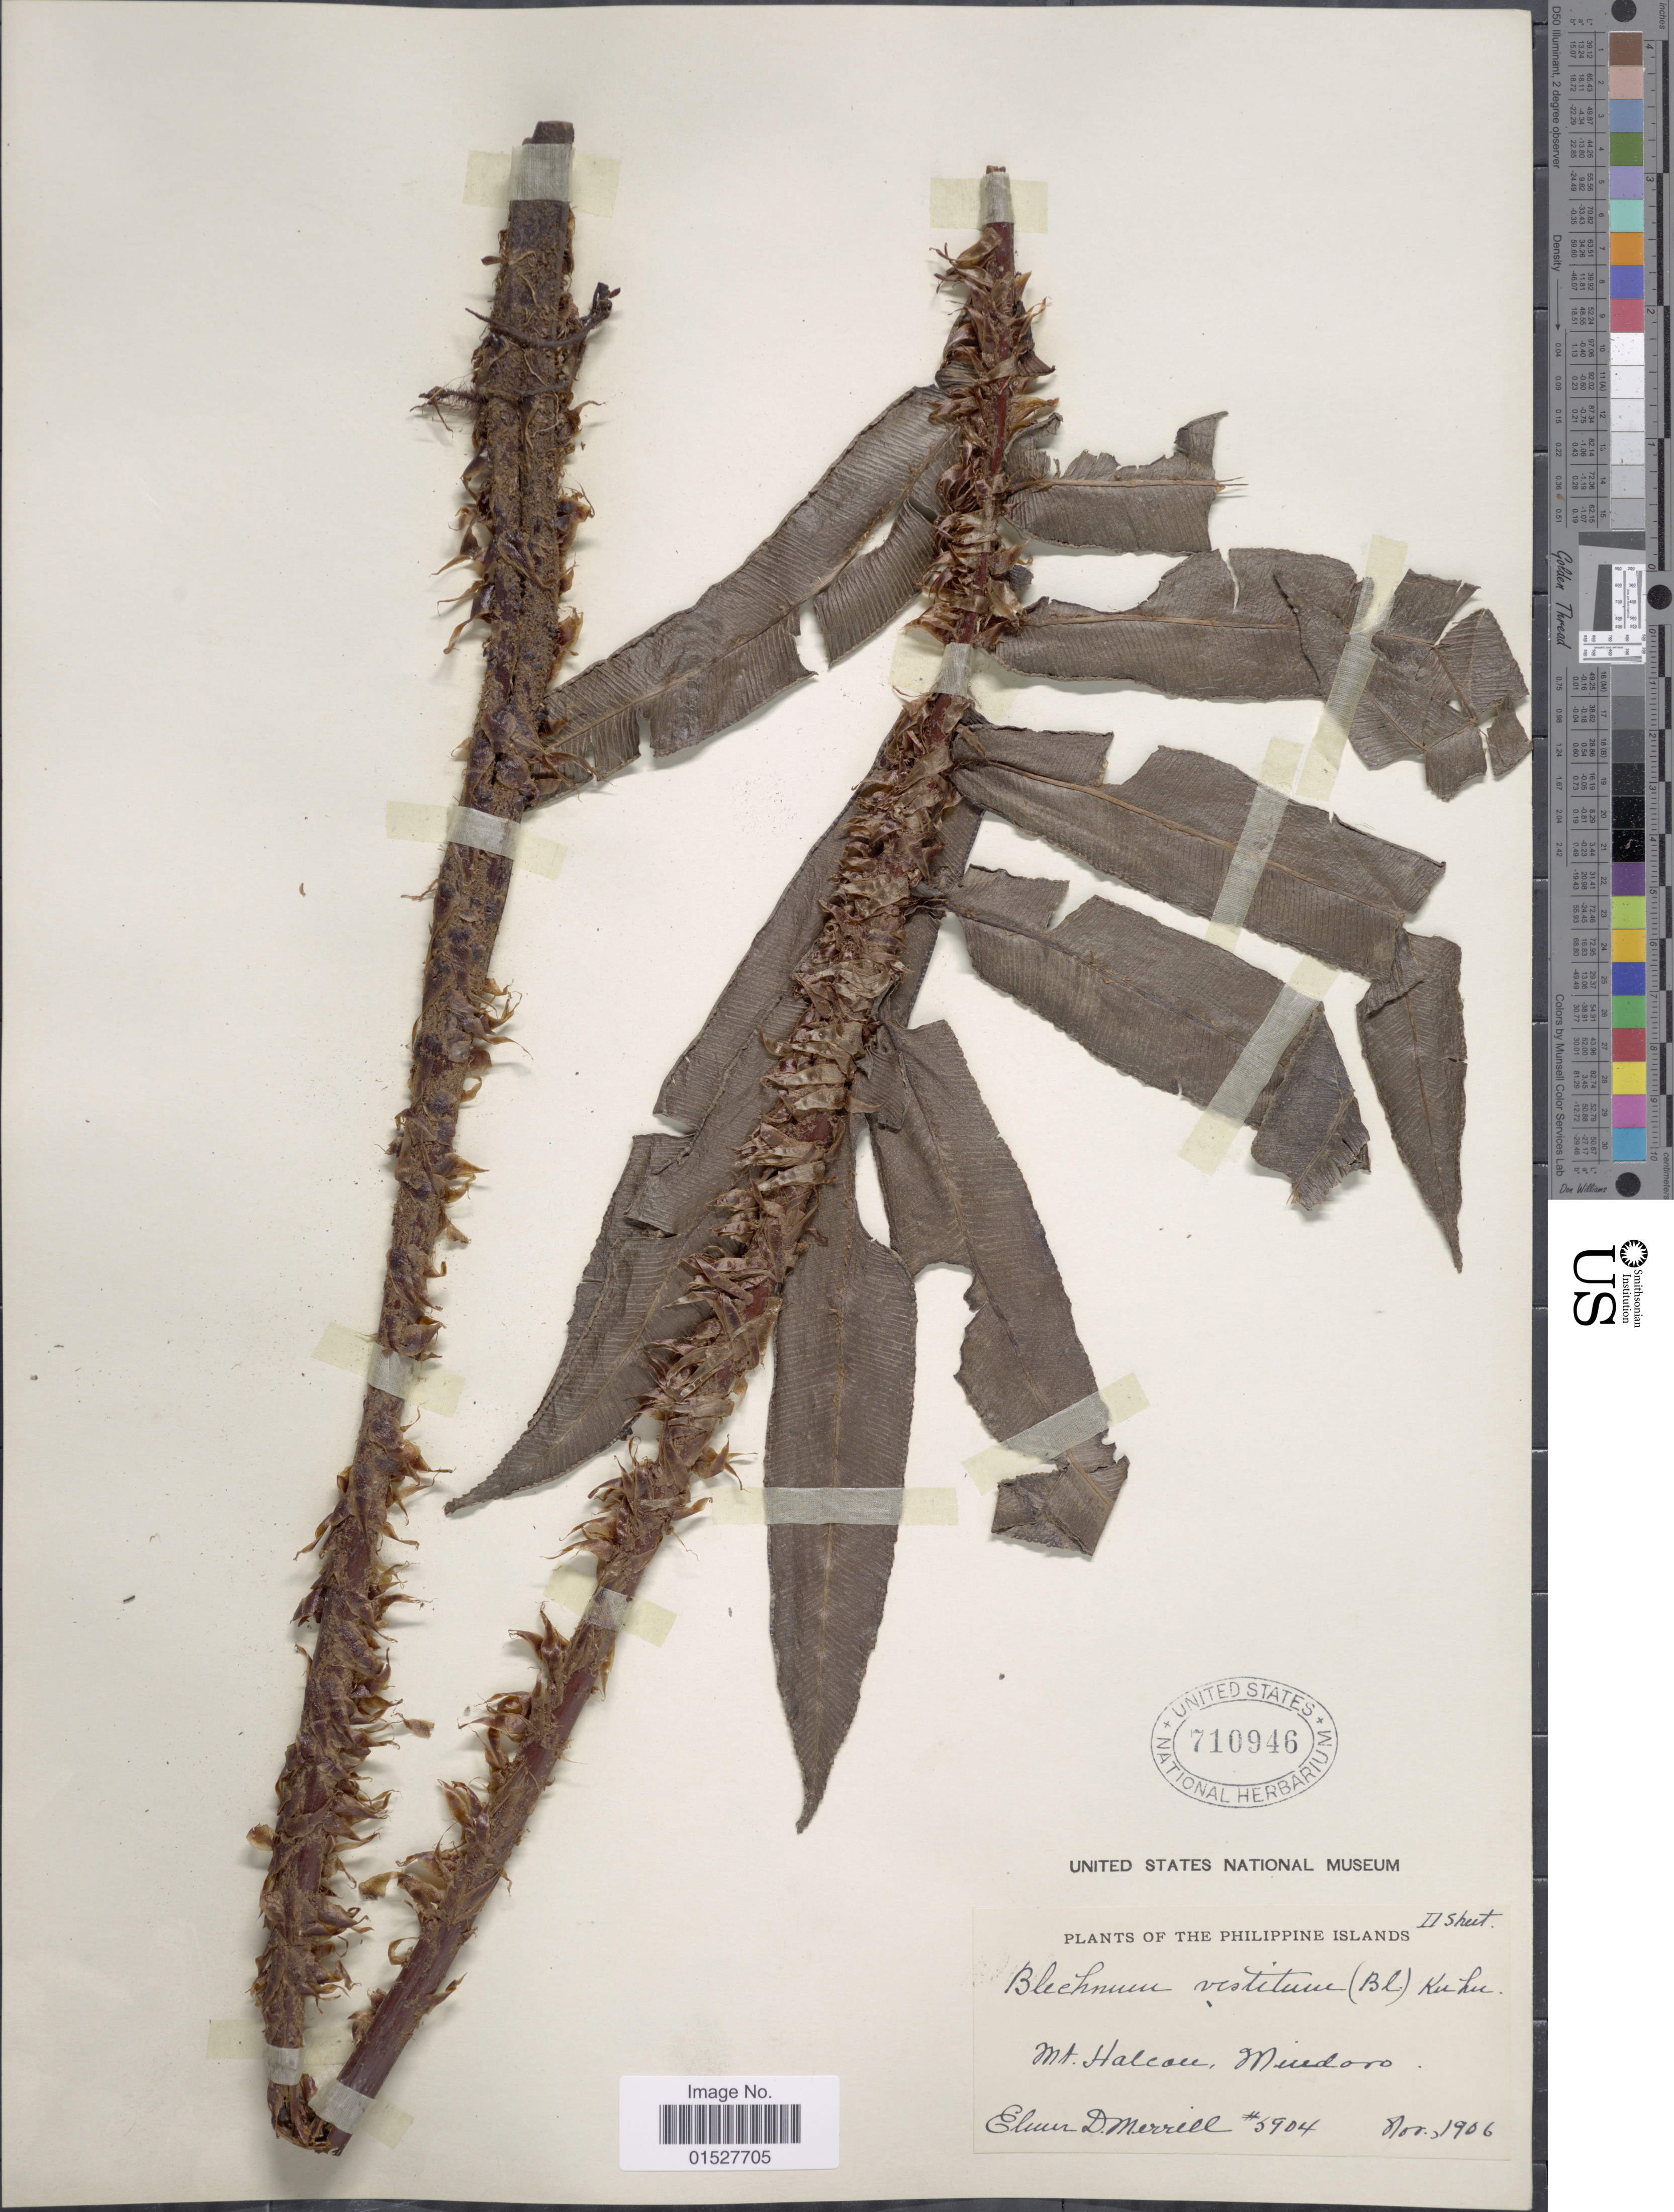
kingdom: Plantae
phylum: Tracheophyta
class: Polypodiopsida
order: Polypodiales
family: Blechnaceae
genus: Blechnum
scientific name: Blechnum vestitum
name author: (Blume) Kuhn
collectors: E. D. Merrill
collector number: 5904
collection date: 1906-11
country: Philippines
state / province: Mimaropa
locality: Mt. Halcon, Mindoro.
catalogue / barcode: US 710946